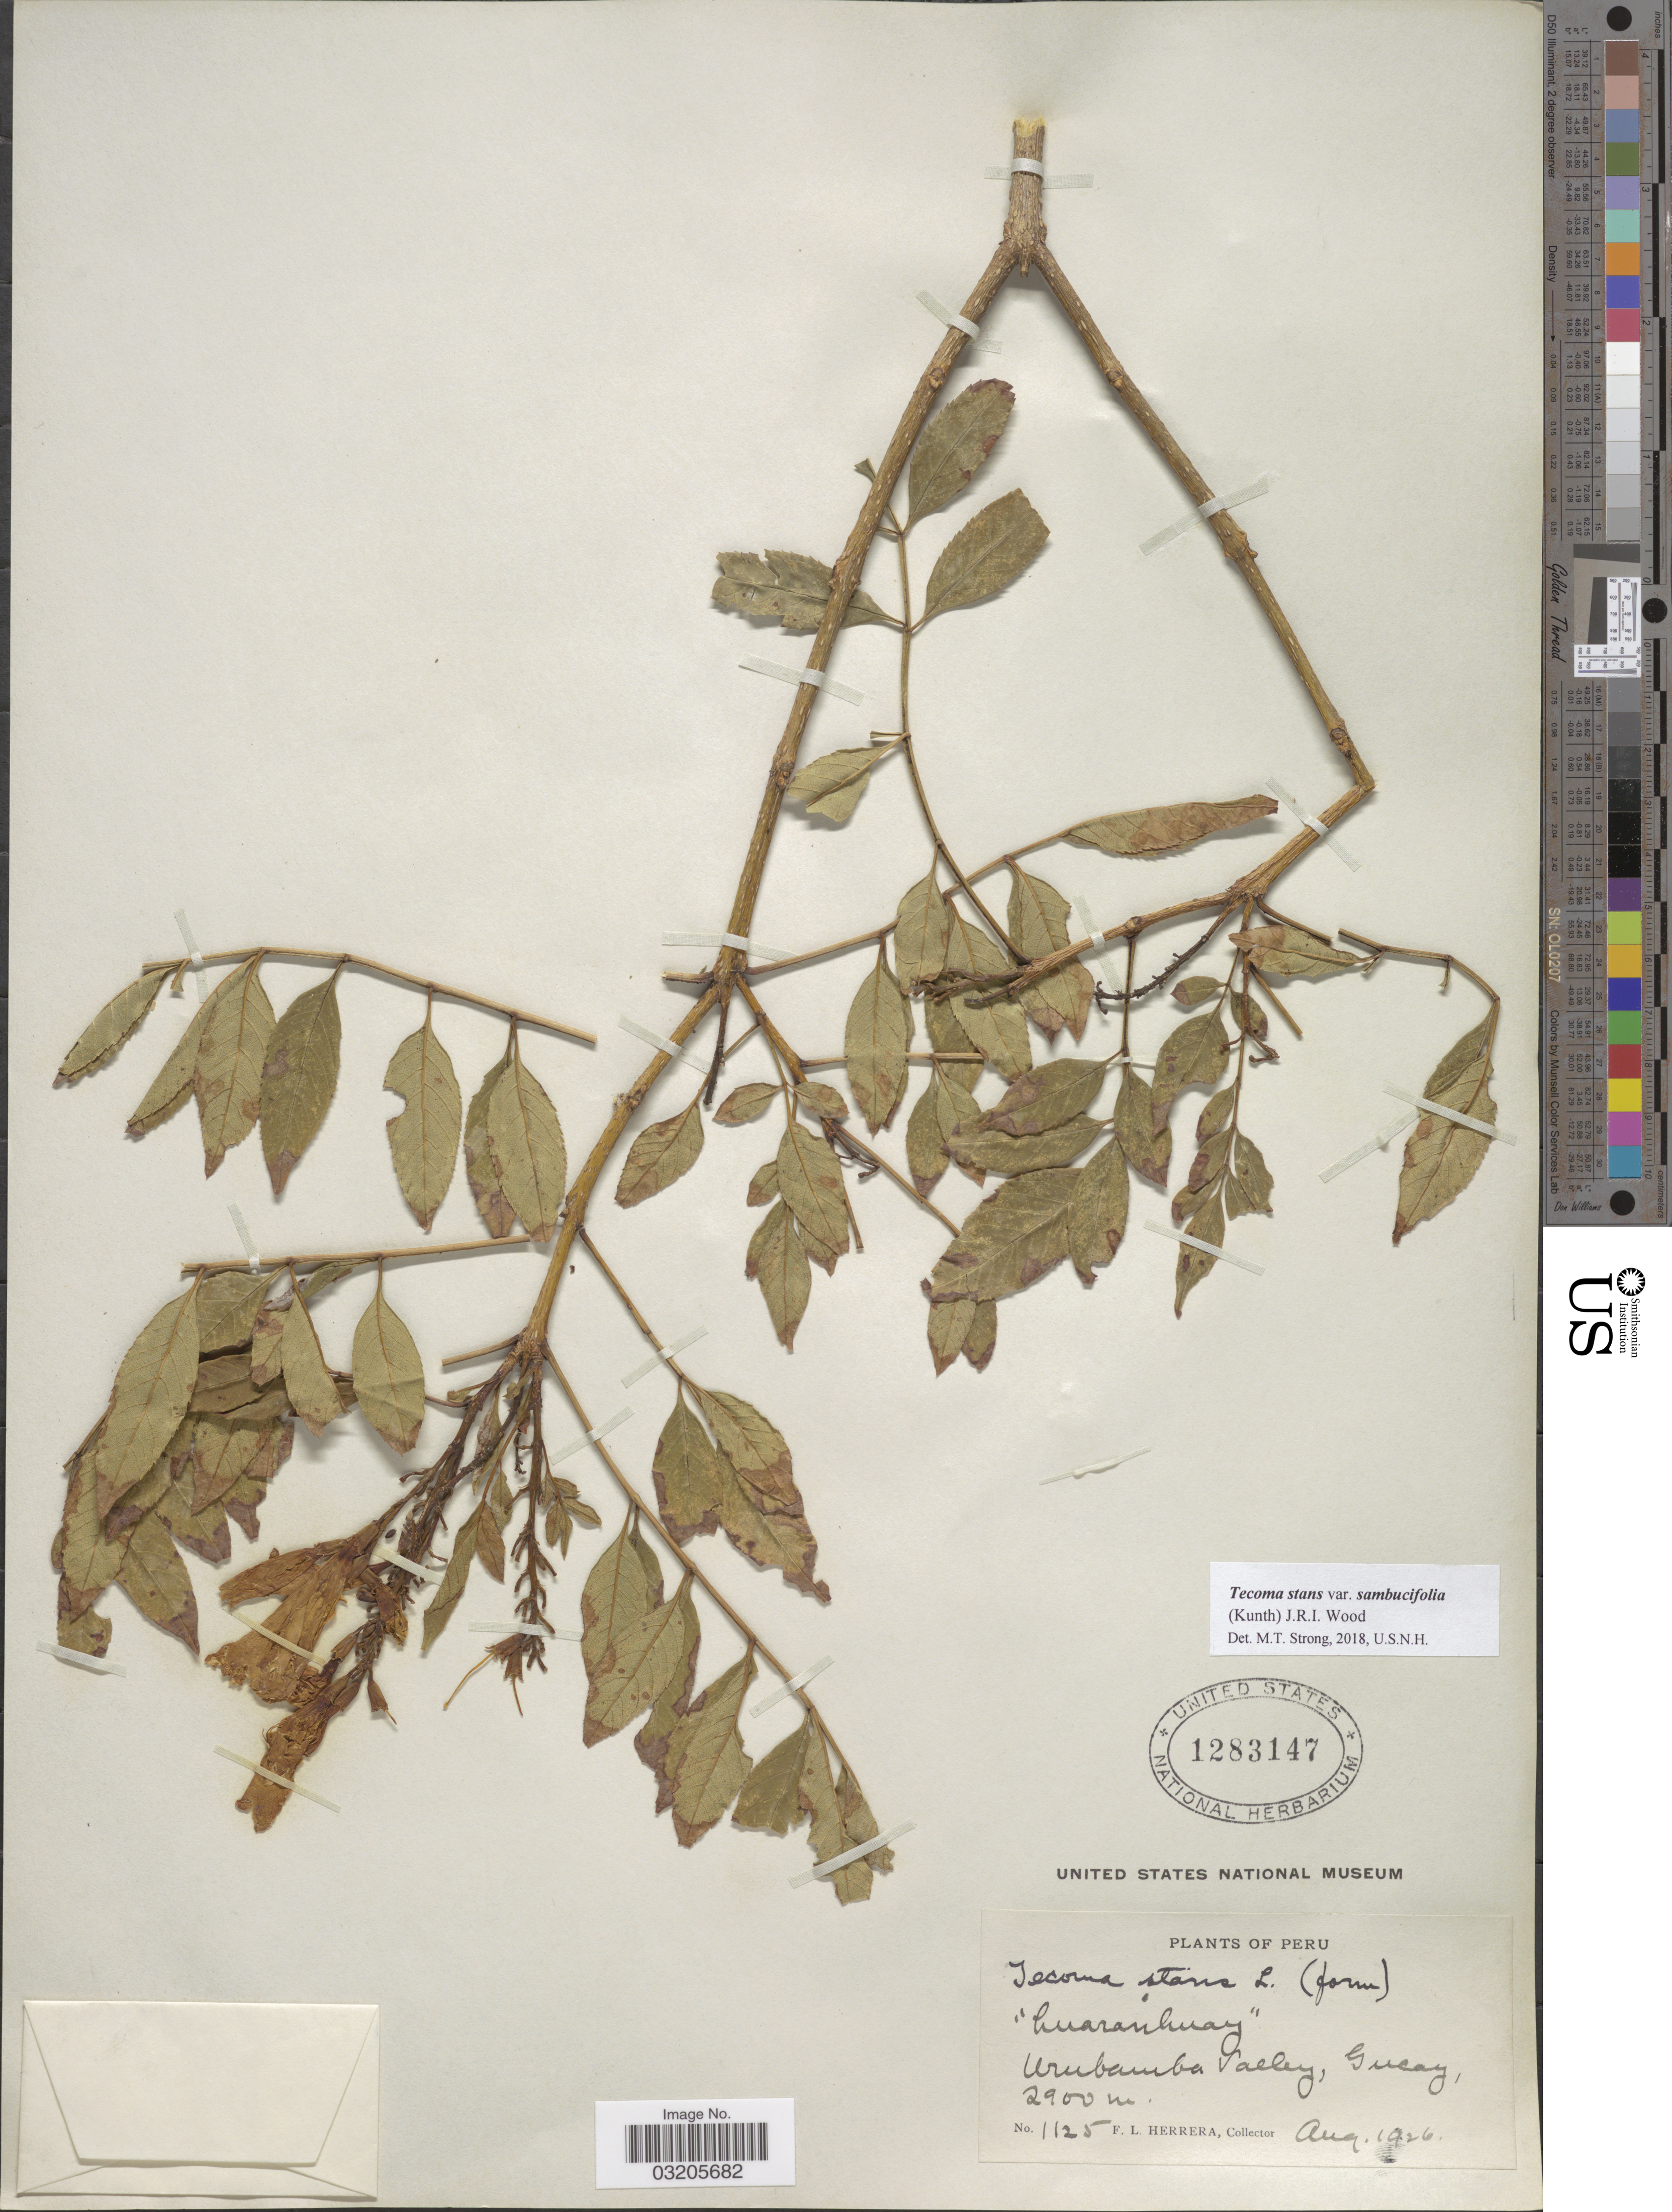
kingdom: Plantae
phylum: Tracheophyta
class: Magnoliopsida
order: Lamiales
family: Bignoniaceae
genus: Tecoma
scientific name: Tecoma stans var. sambucifolia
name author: (Kunth) J.R.I. Wood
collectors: F. L. Herrera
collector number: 1125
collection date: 1926-08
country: Venezuela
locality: Urubamba Valley, Gucay.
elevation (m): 2900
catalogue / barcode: US 1283147